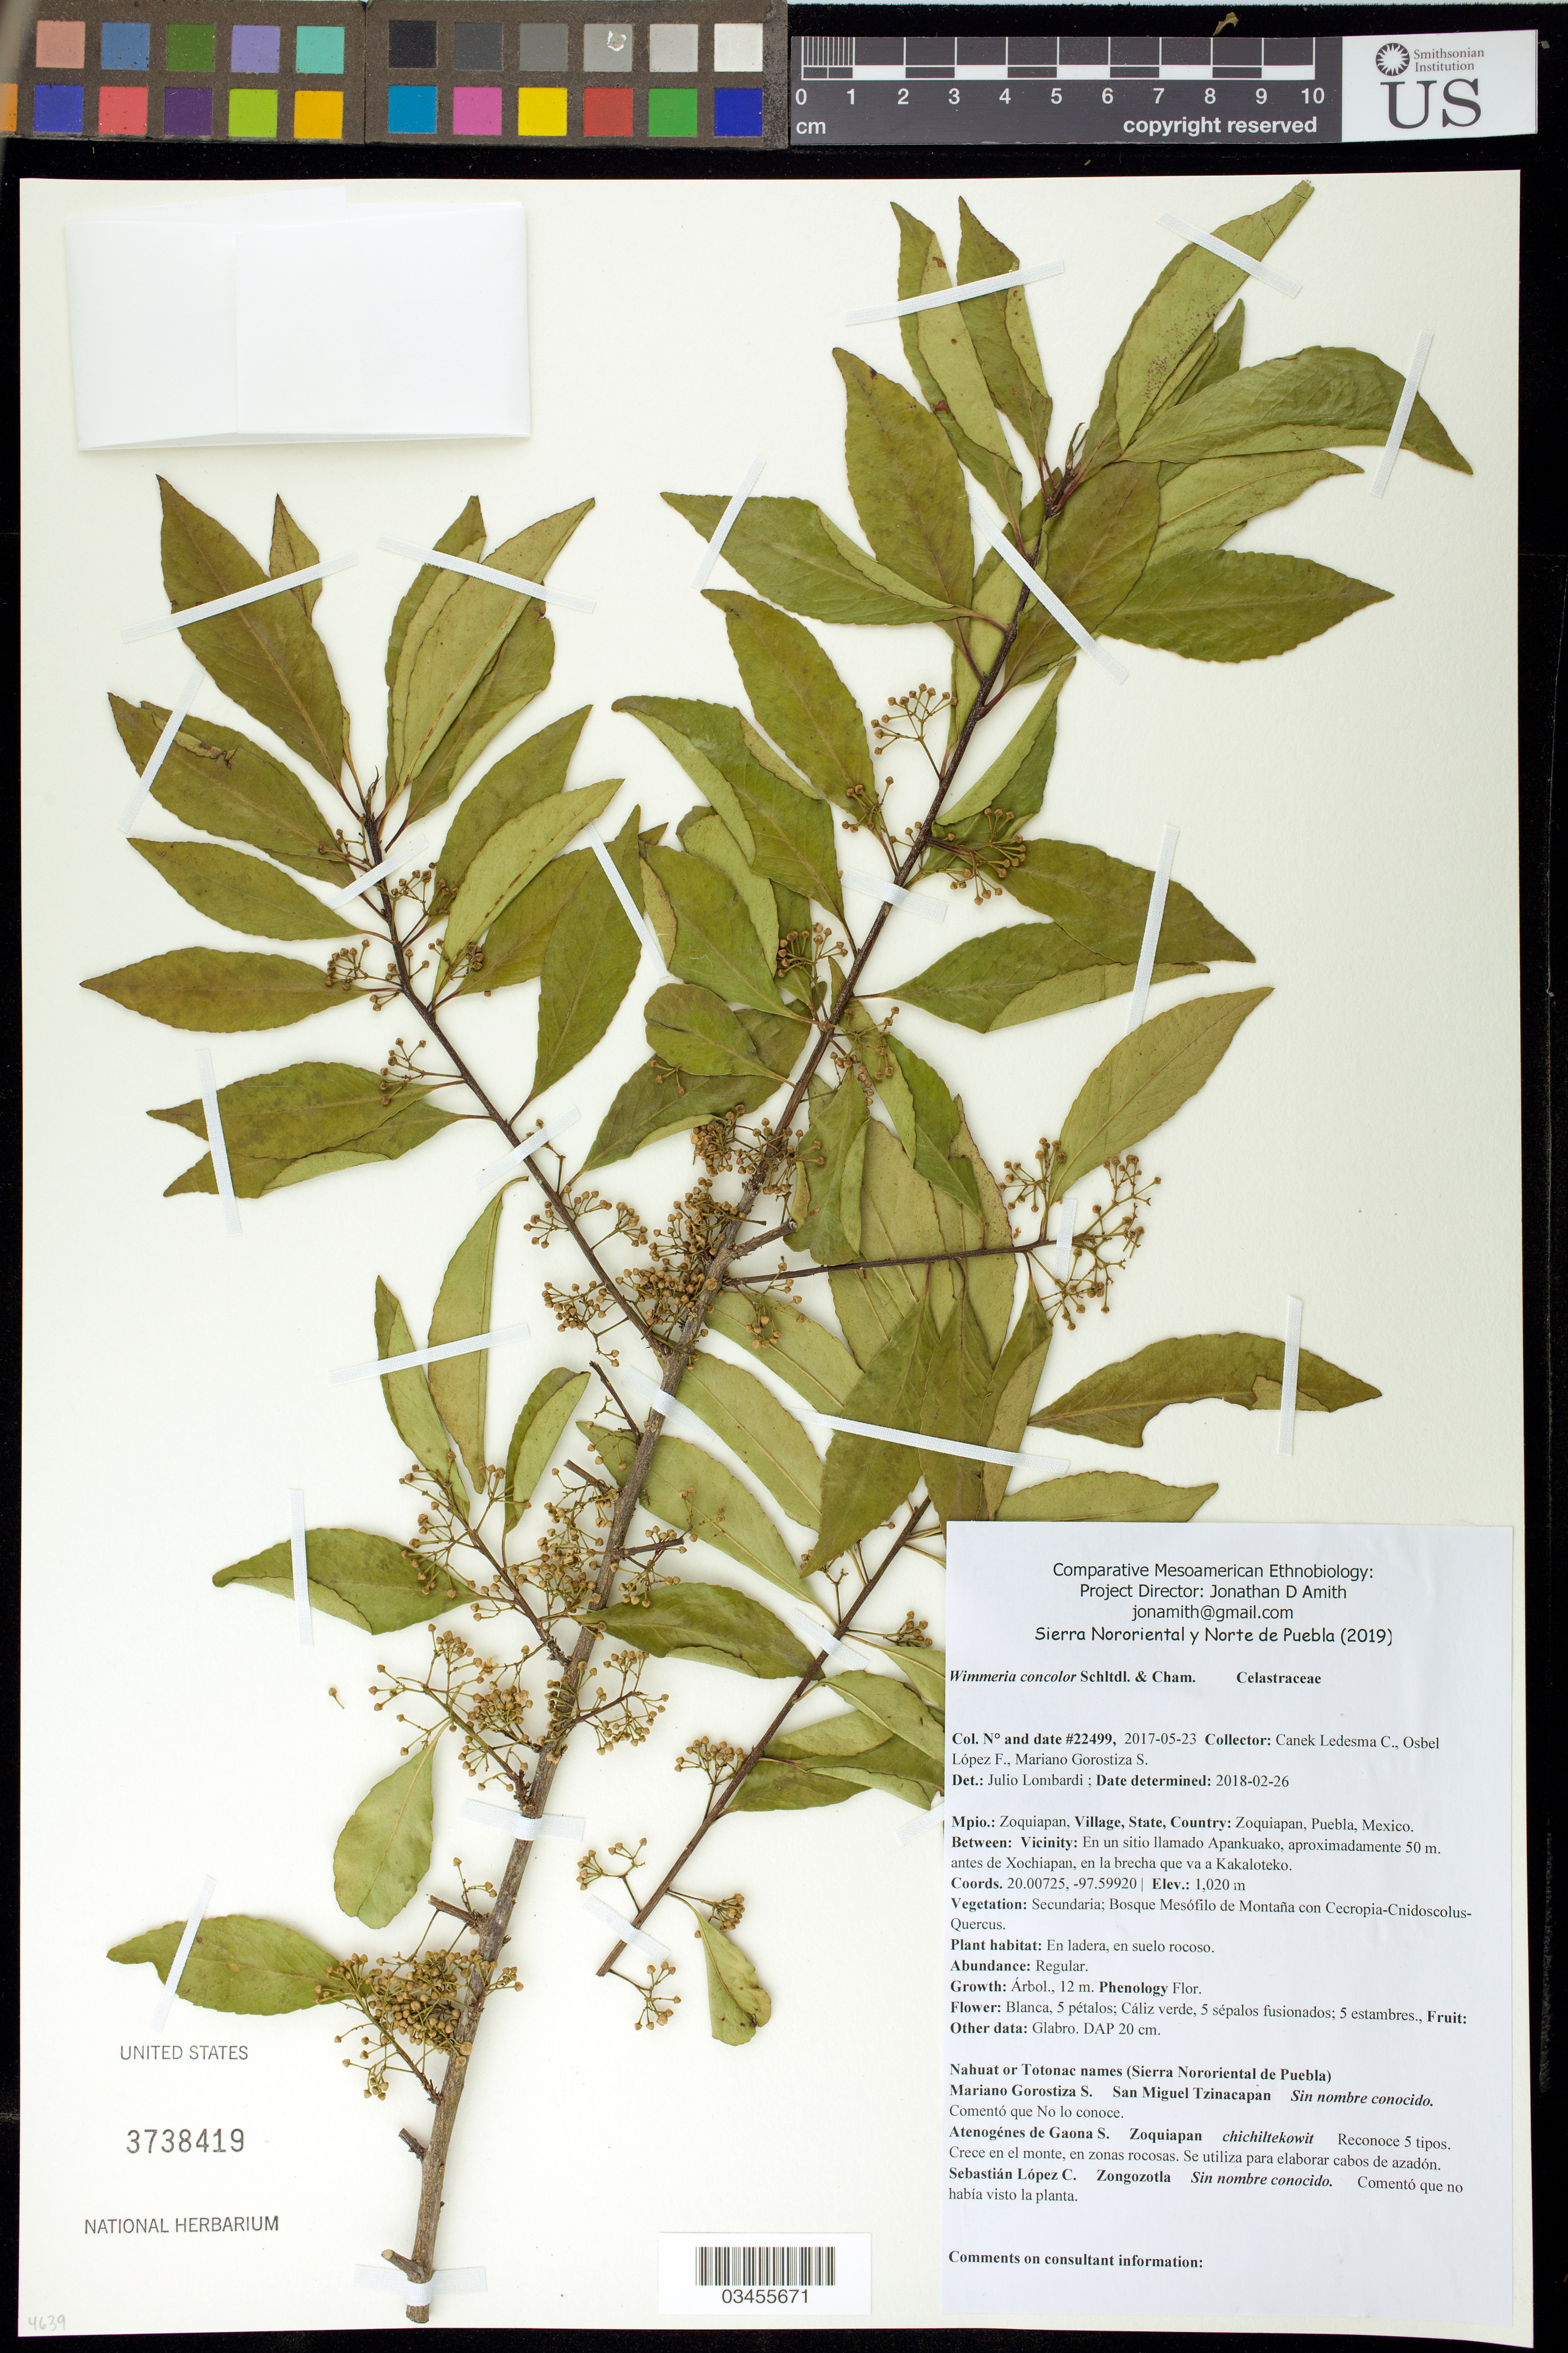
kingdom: Plantae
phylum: Tracheophyta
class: Magnoliopsida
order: Celastrales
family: Celastraceae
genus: Wimmeria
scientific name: Wimmeria concolor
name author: Schltdl. & Cham.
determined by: Lombardi, Julio A.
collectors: Canek Ledesma C., O. López Francisco & M. Gorostiza S.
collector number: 22499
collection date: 2017-05-23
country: México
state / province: Puebla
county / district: Zoquiapan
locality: PUEBLO: Zoquiapan; LOCALIDAD EXACTA: En un sitio llamado Apankuako, aproximadamente 50 m. antes de Xochiapan, en la brecha que va a Kakaloteko.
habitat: Bosque mesófilo de montaña con Cecropia-Cnidoscolus-Quercus | En ladera, en suelo rocoso.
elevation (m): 1020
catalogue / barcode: US 3738419